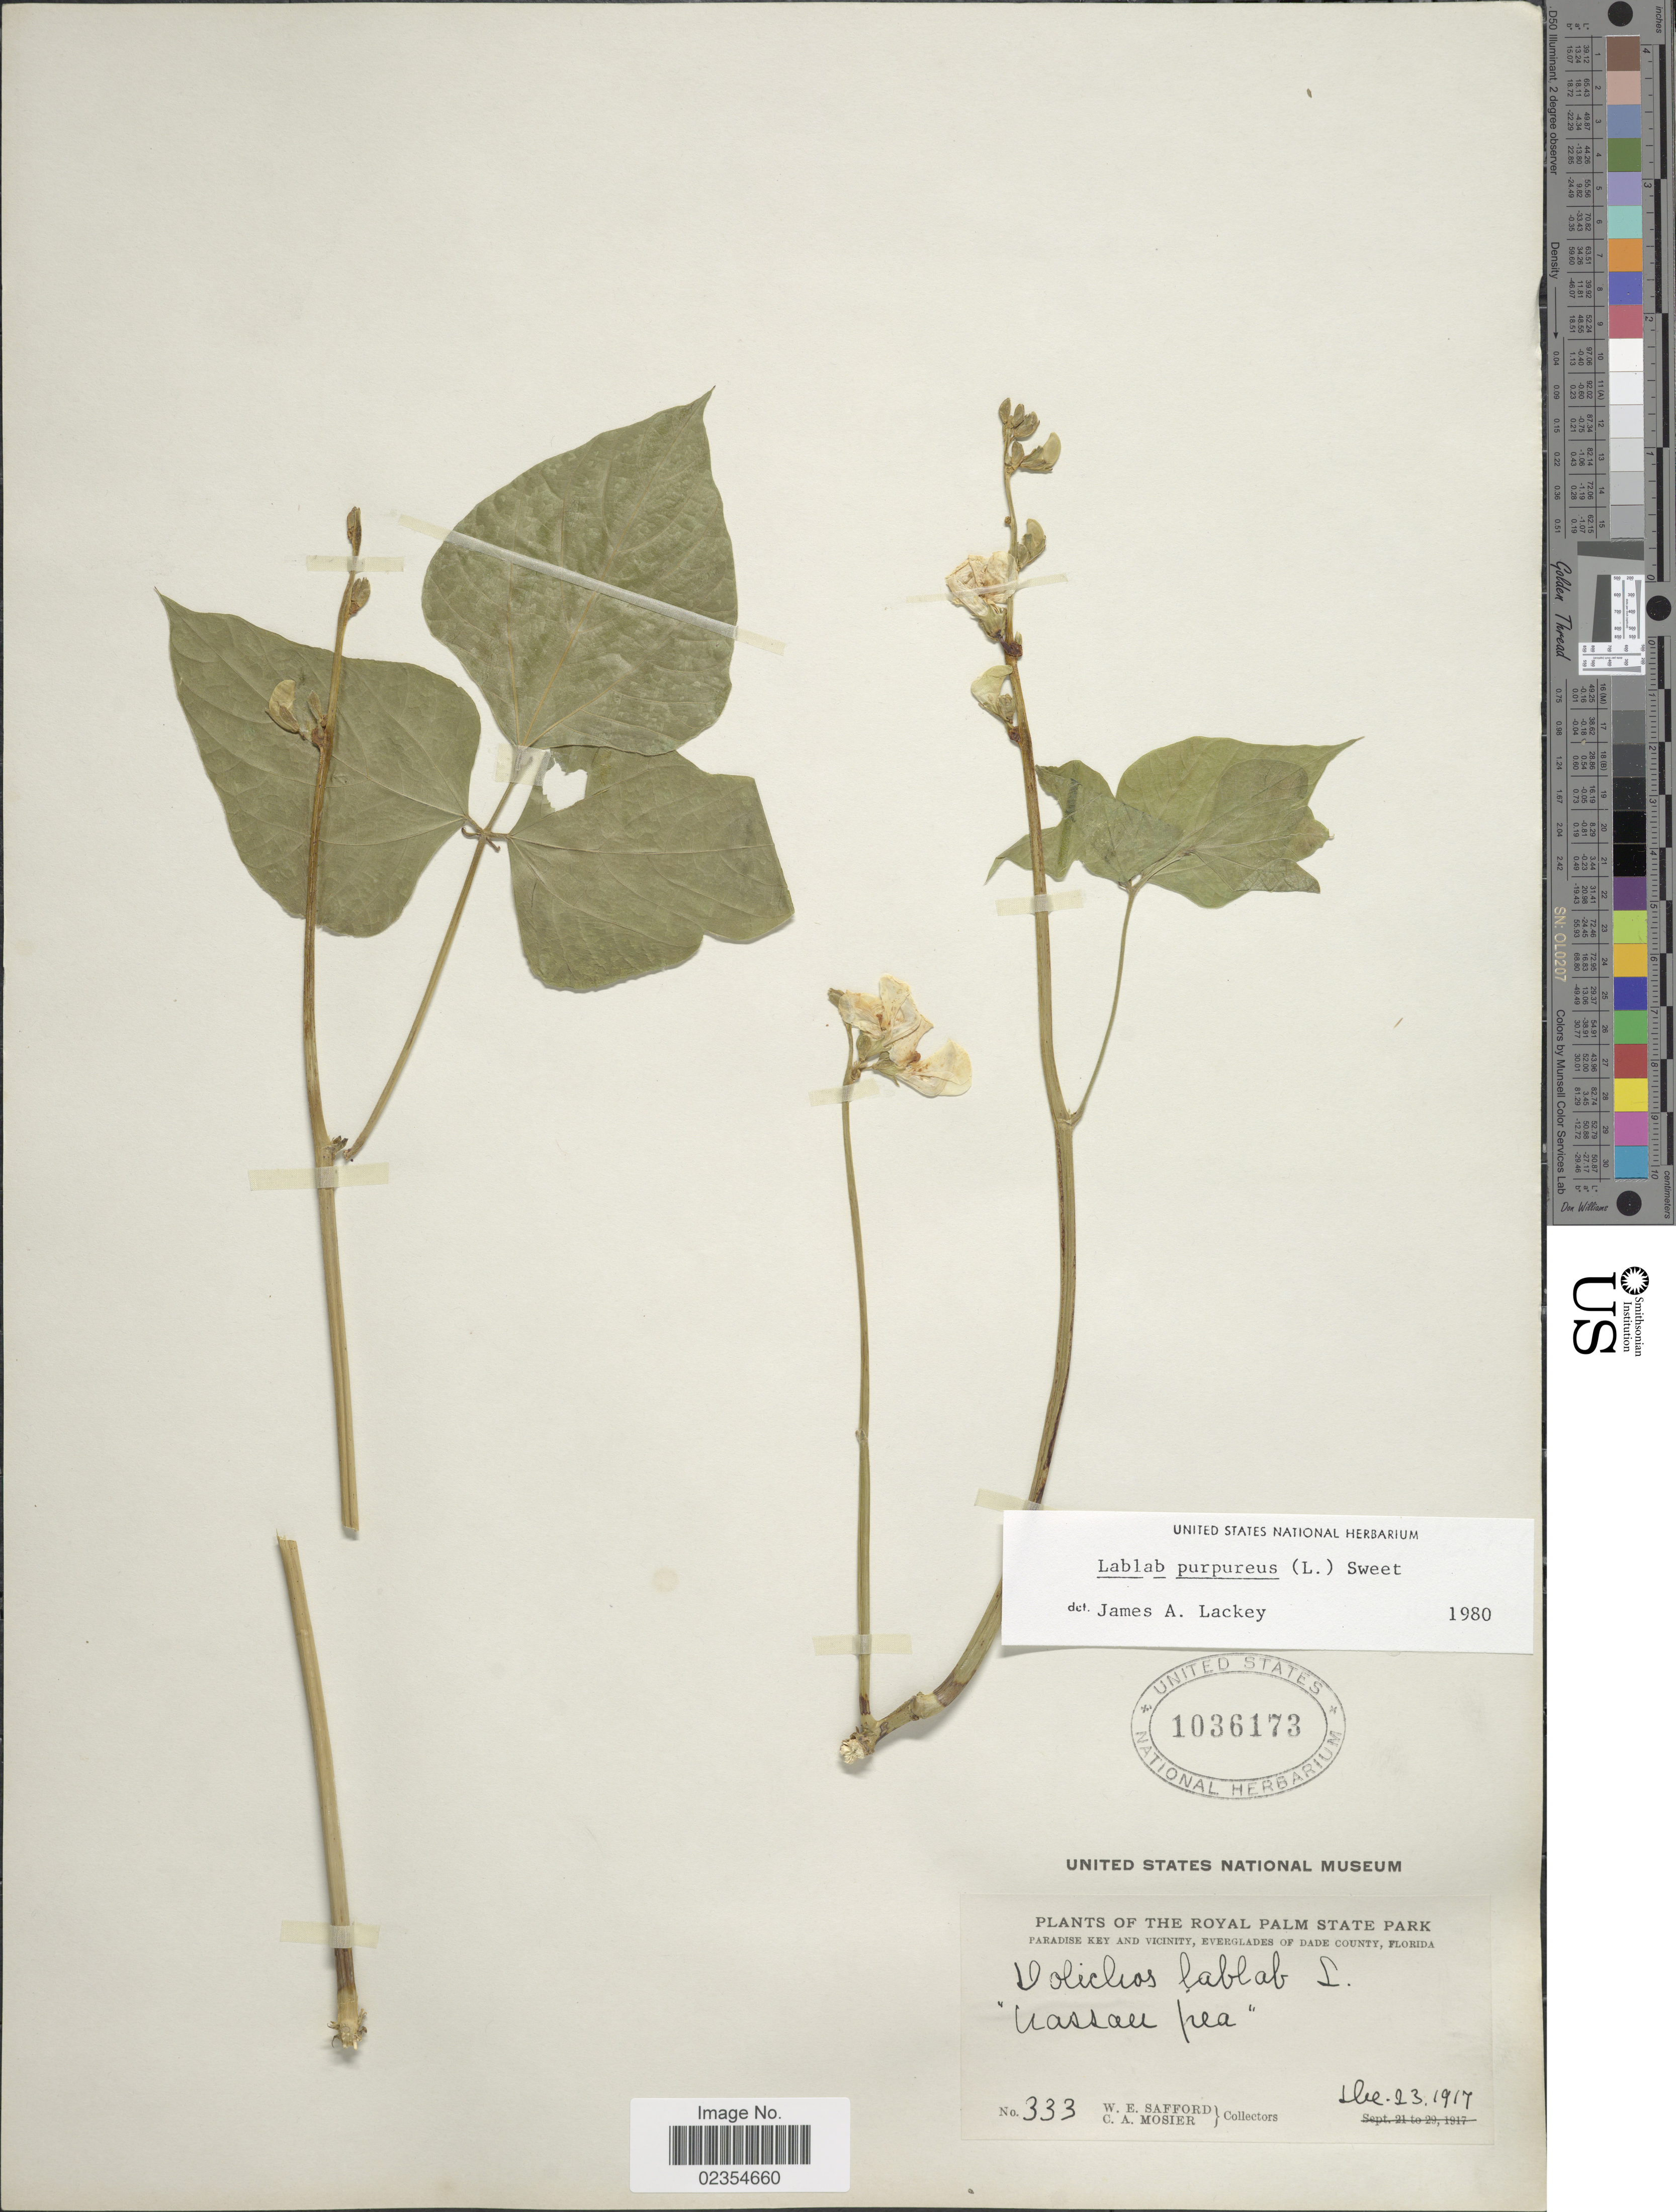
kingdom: Plantae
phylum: Tracheophyta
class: Magnoliopsida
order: Fabales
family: Fabaceae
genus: Lablab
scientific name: Lablab purpureus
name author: (L.) Sweet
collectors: W. E. Safford & C. A. Mosier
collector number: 333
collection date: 1917-12-23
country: United States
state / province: Florida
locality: The Royal Palm State Park, Paradise Key and vicinity, Everglades of Dade County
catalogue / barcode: US 1036173